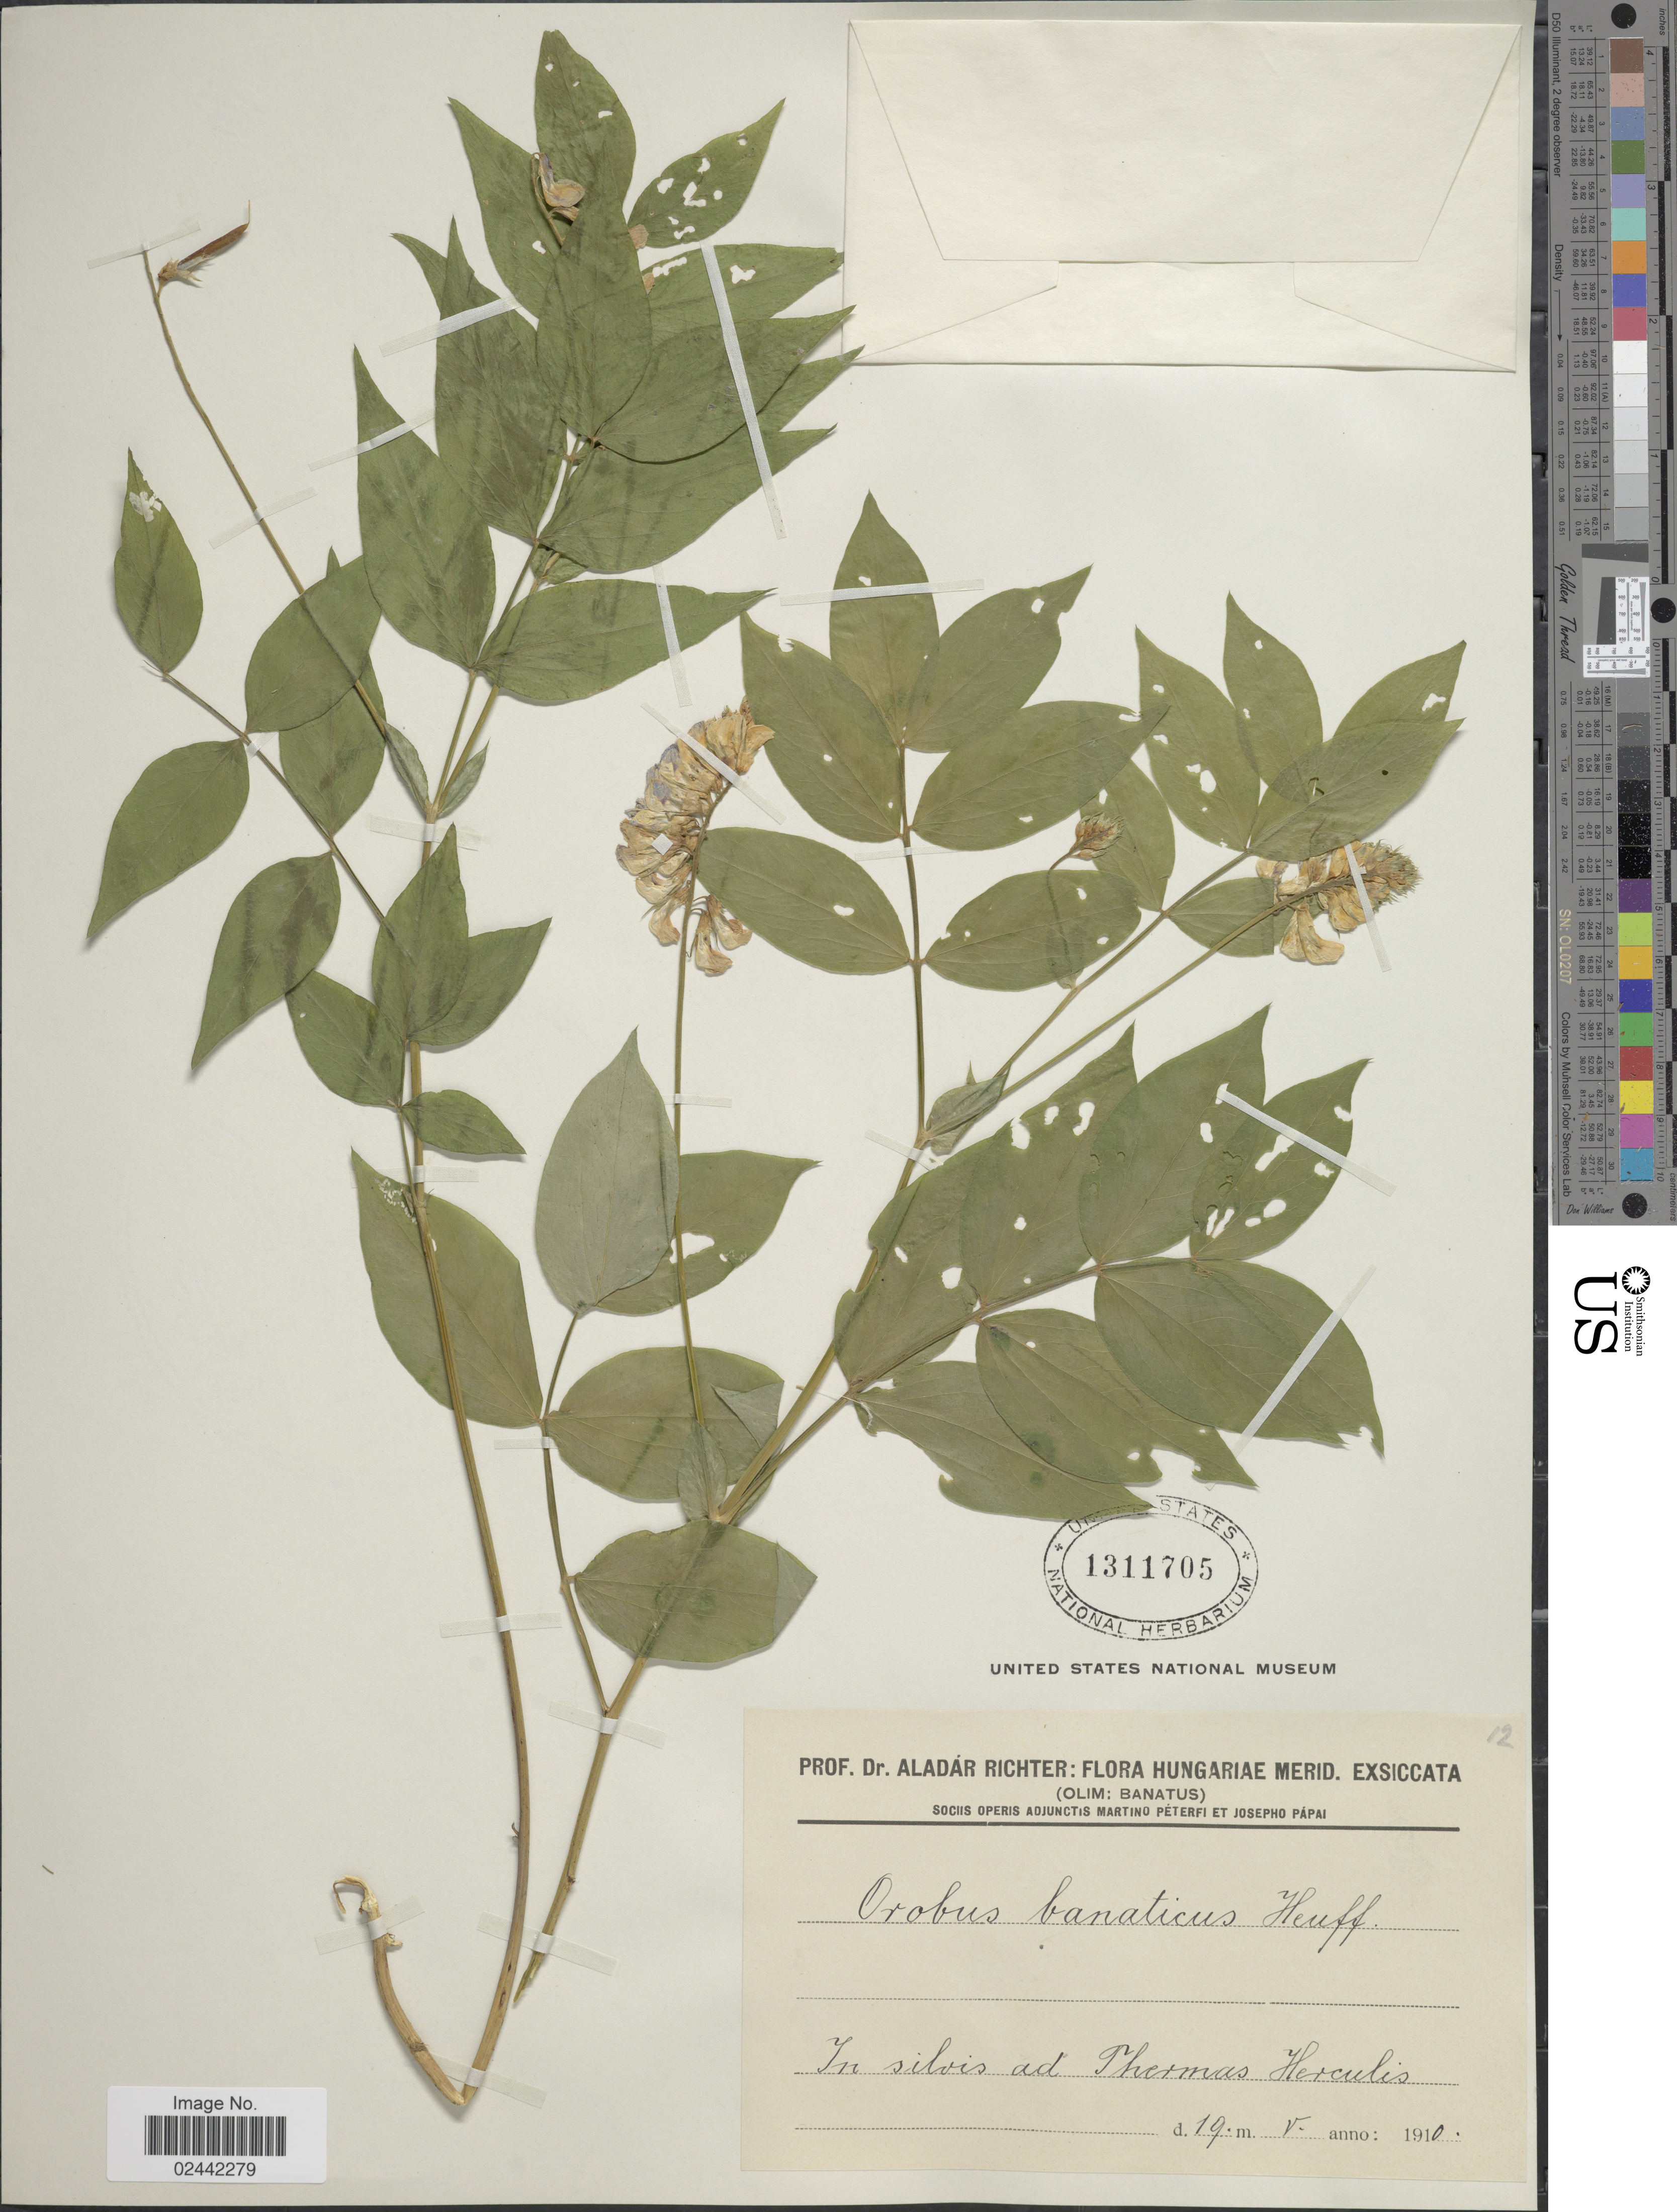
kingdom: Plantae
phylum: Tracheophyta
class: Magnoliopsida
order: Fabales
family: Fabaceae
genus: Lathyrus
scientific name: Lathyrus venetus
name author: (Mill.) Wohlf.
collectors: A. Richer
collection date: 1910-05-19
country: Hungary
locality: In silvis ad Thermas Herculis. Hungariae merid.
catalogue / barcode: US 1311705